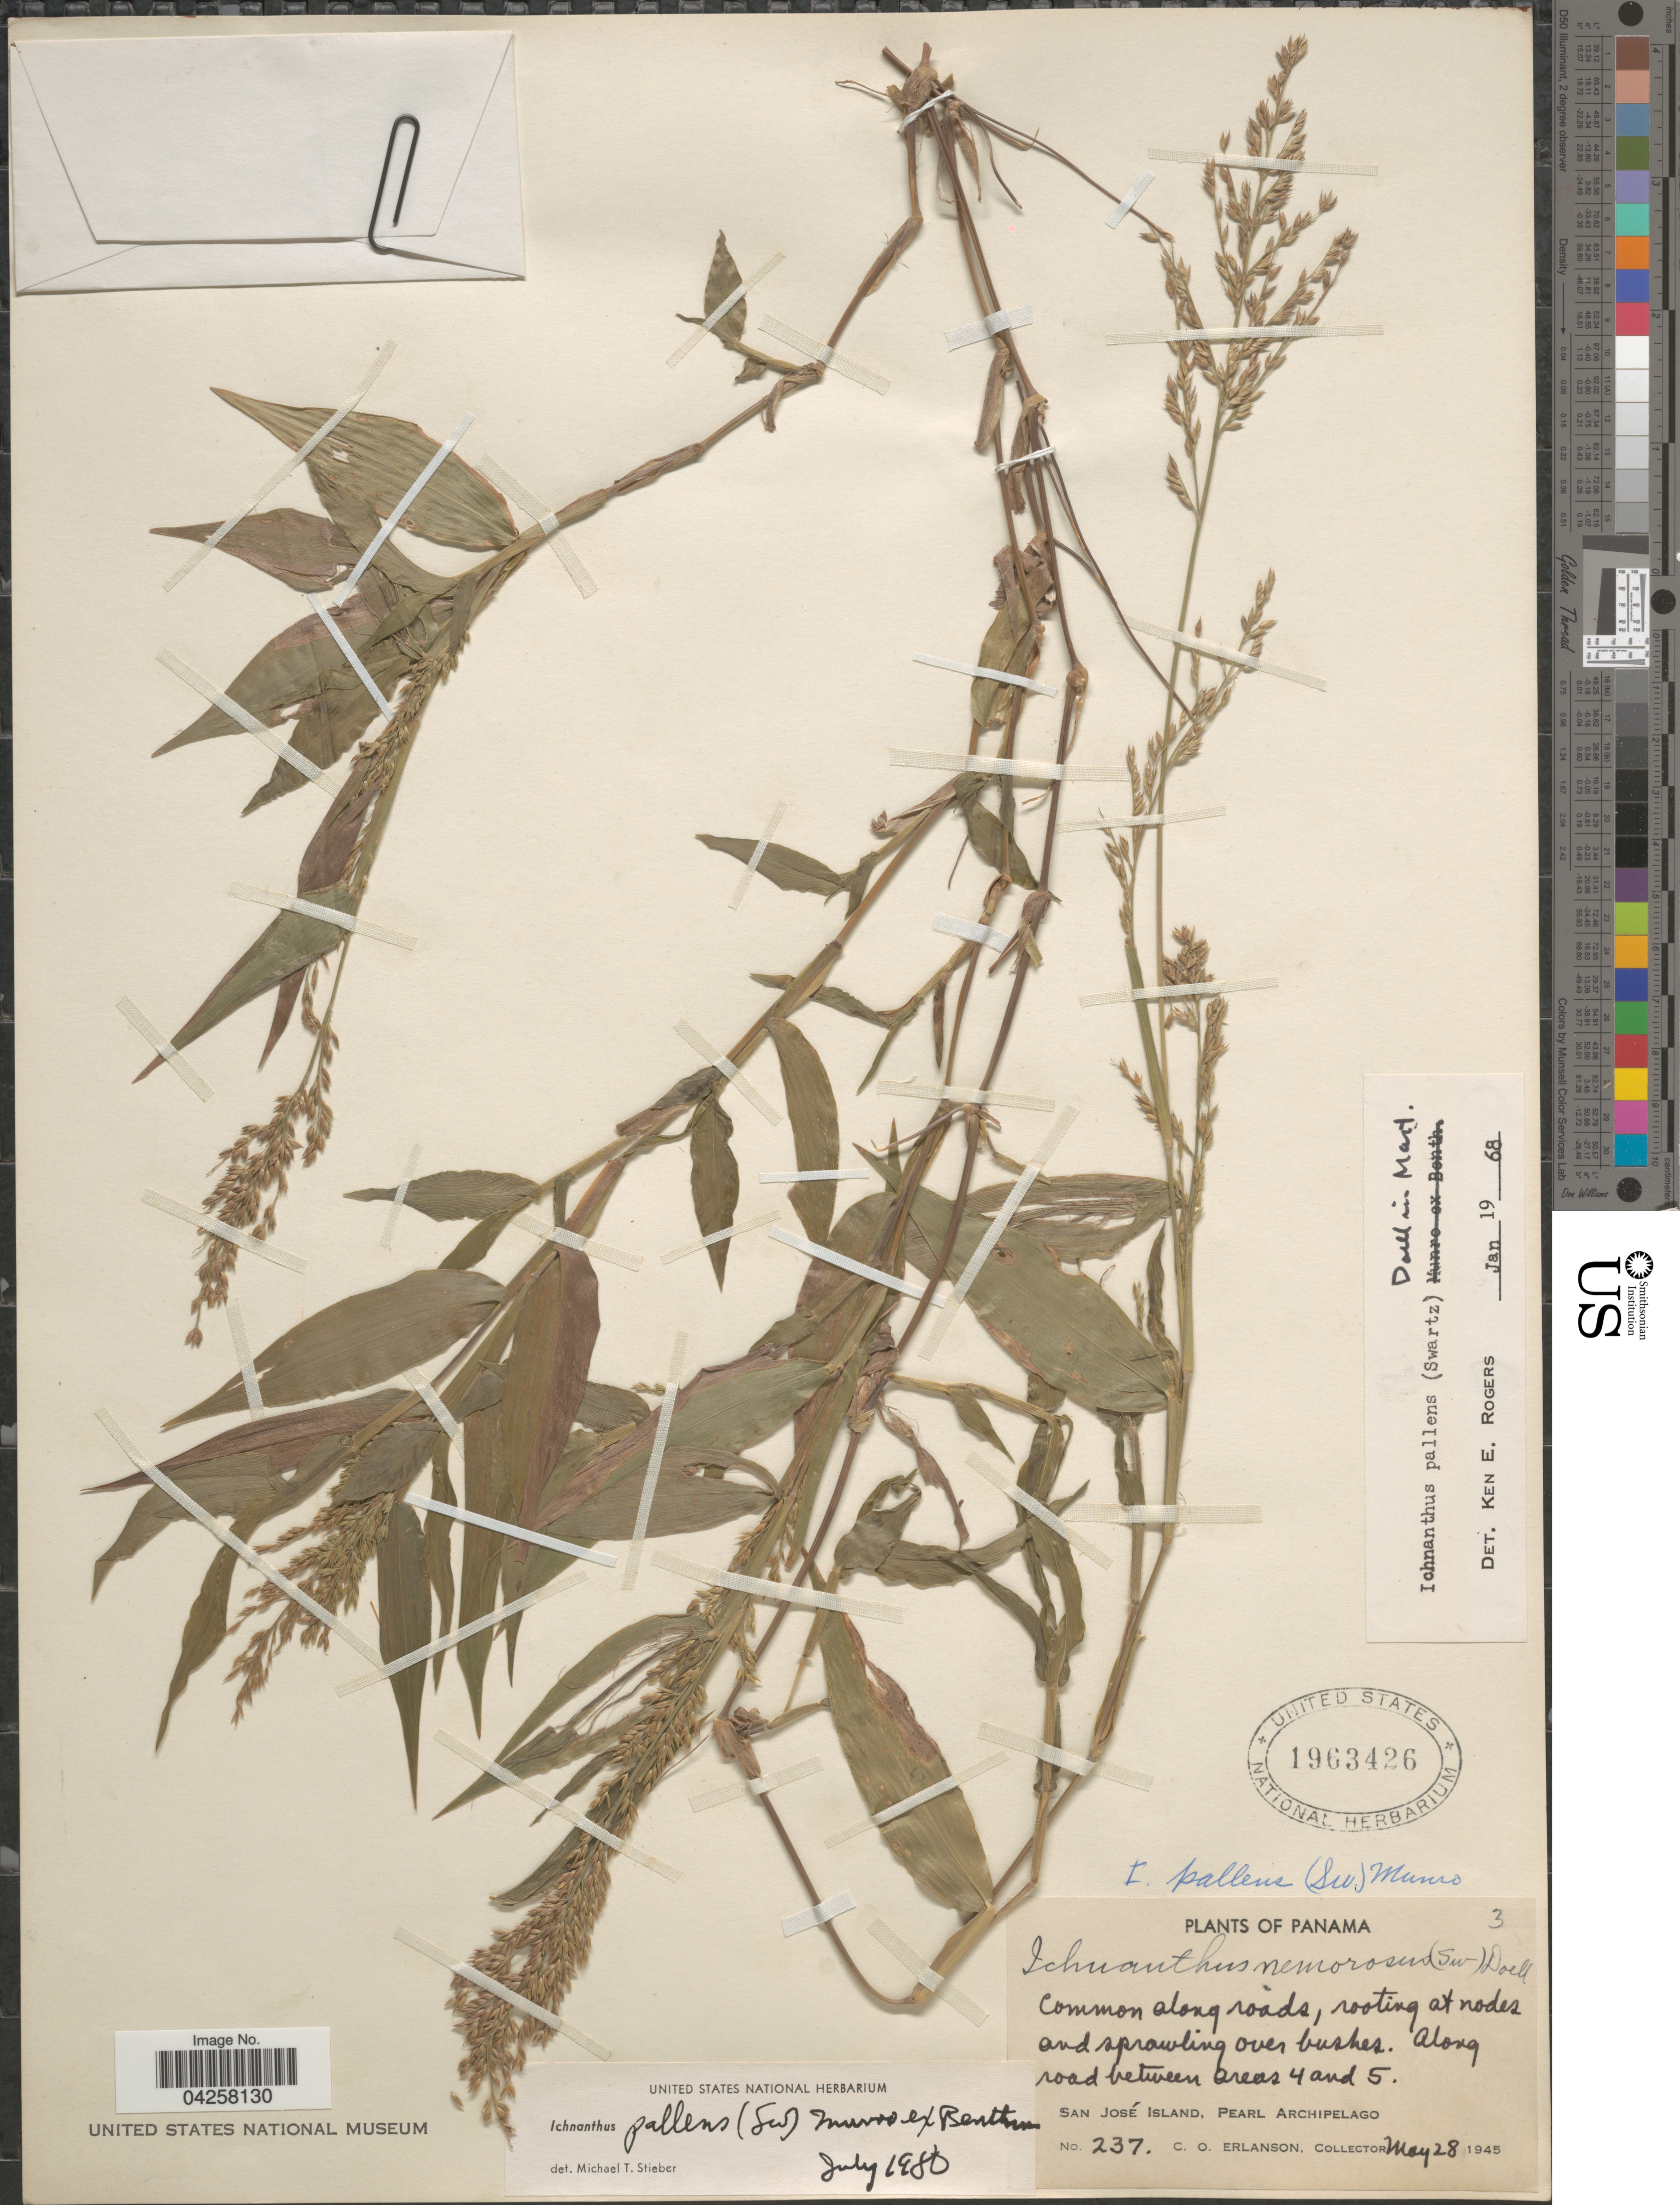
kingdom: Plantae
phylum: Tracheophyta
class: Liliopsida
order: Poales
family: Poaceae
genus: Ichnanthus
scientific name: Ichnanthus pallens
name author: (Sw.) Munro ex Benth.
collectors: C. O. Erlanson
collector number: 237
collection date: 1945-05-28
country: Panama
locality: Along road between Areas 4 and 5. San José Island, Pearl Archipelago.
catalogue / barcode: US 1963426